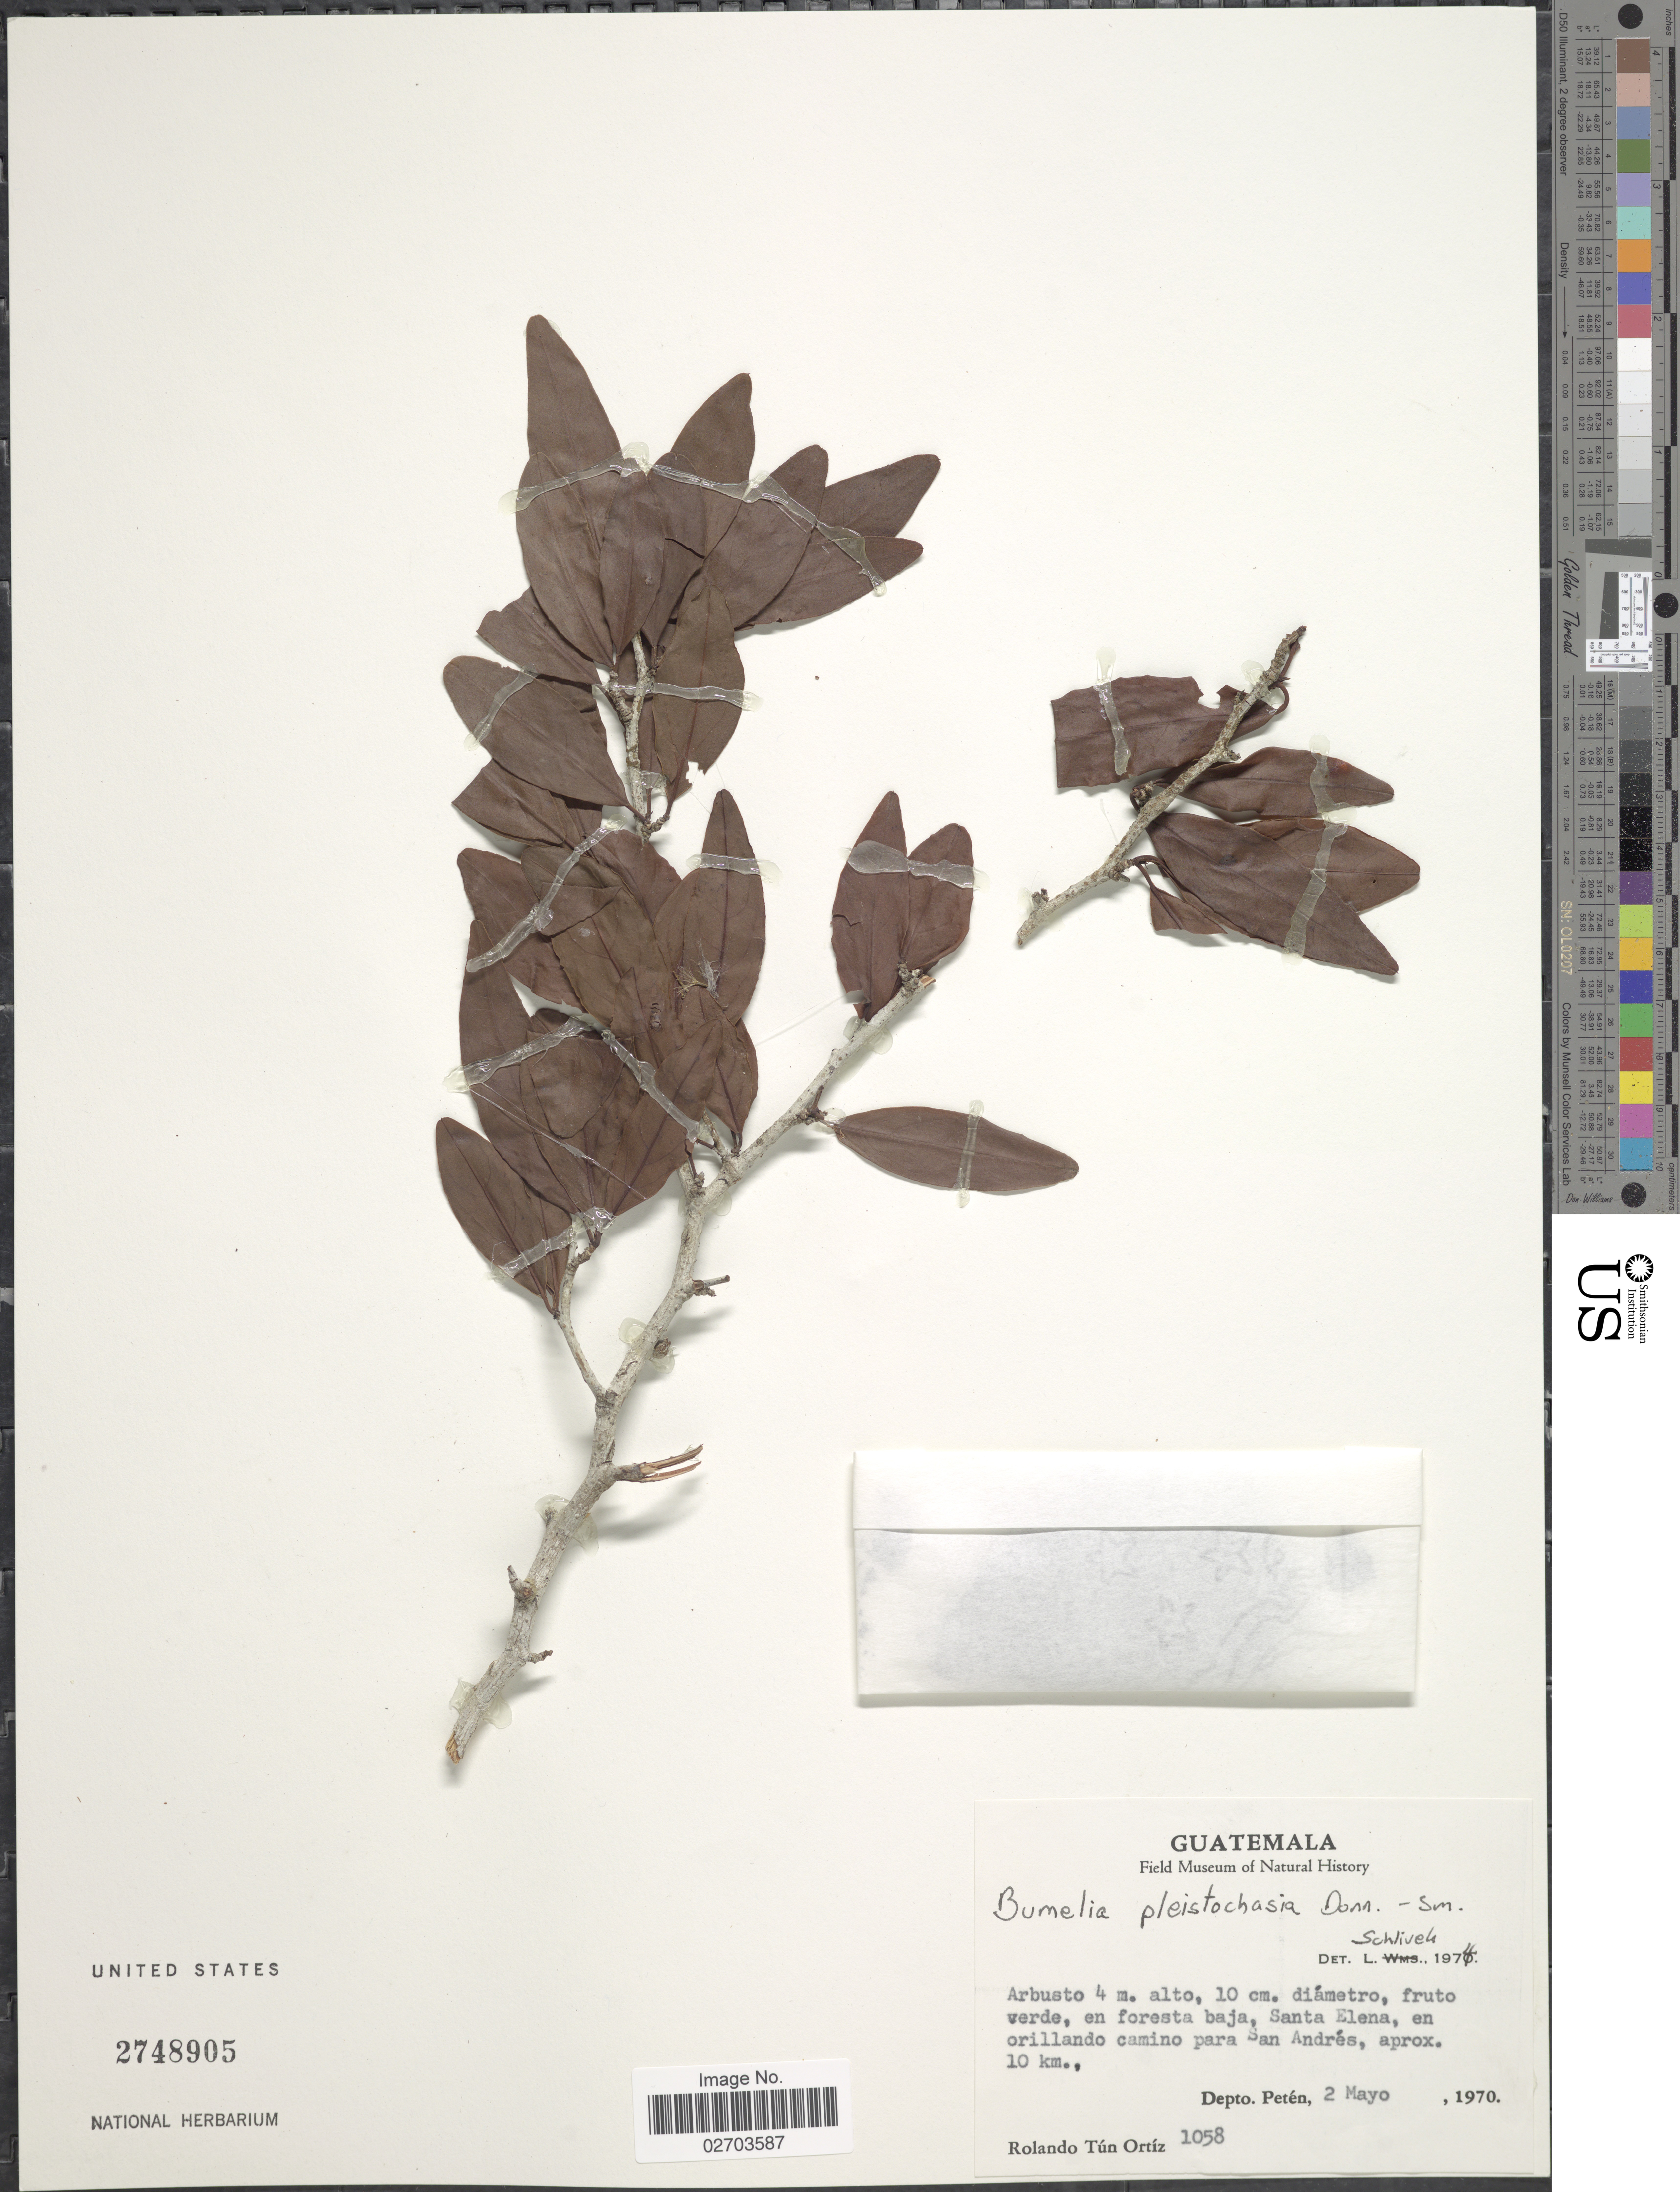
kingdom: Plantae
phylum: Tracheophyta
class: Magnoliopsida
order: Ericales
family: Sapotaceae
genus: Sideroxylon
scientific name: Sideroxylon persimile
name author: (Hemsl.) T.D. Penn.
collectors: R. T. Ortíz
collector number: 1058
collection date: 1970-05-02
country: Guatemala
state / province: El Petén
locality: En foresta baja, Santa Elena, en orillando camino para San Andres, aprox. 10 km.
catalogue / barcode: US 2748905